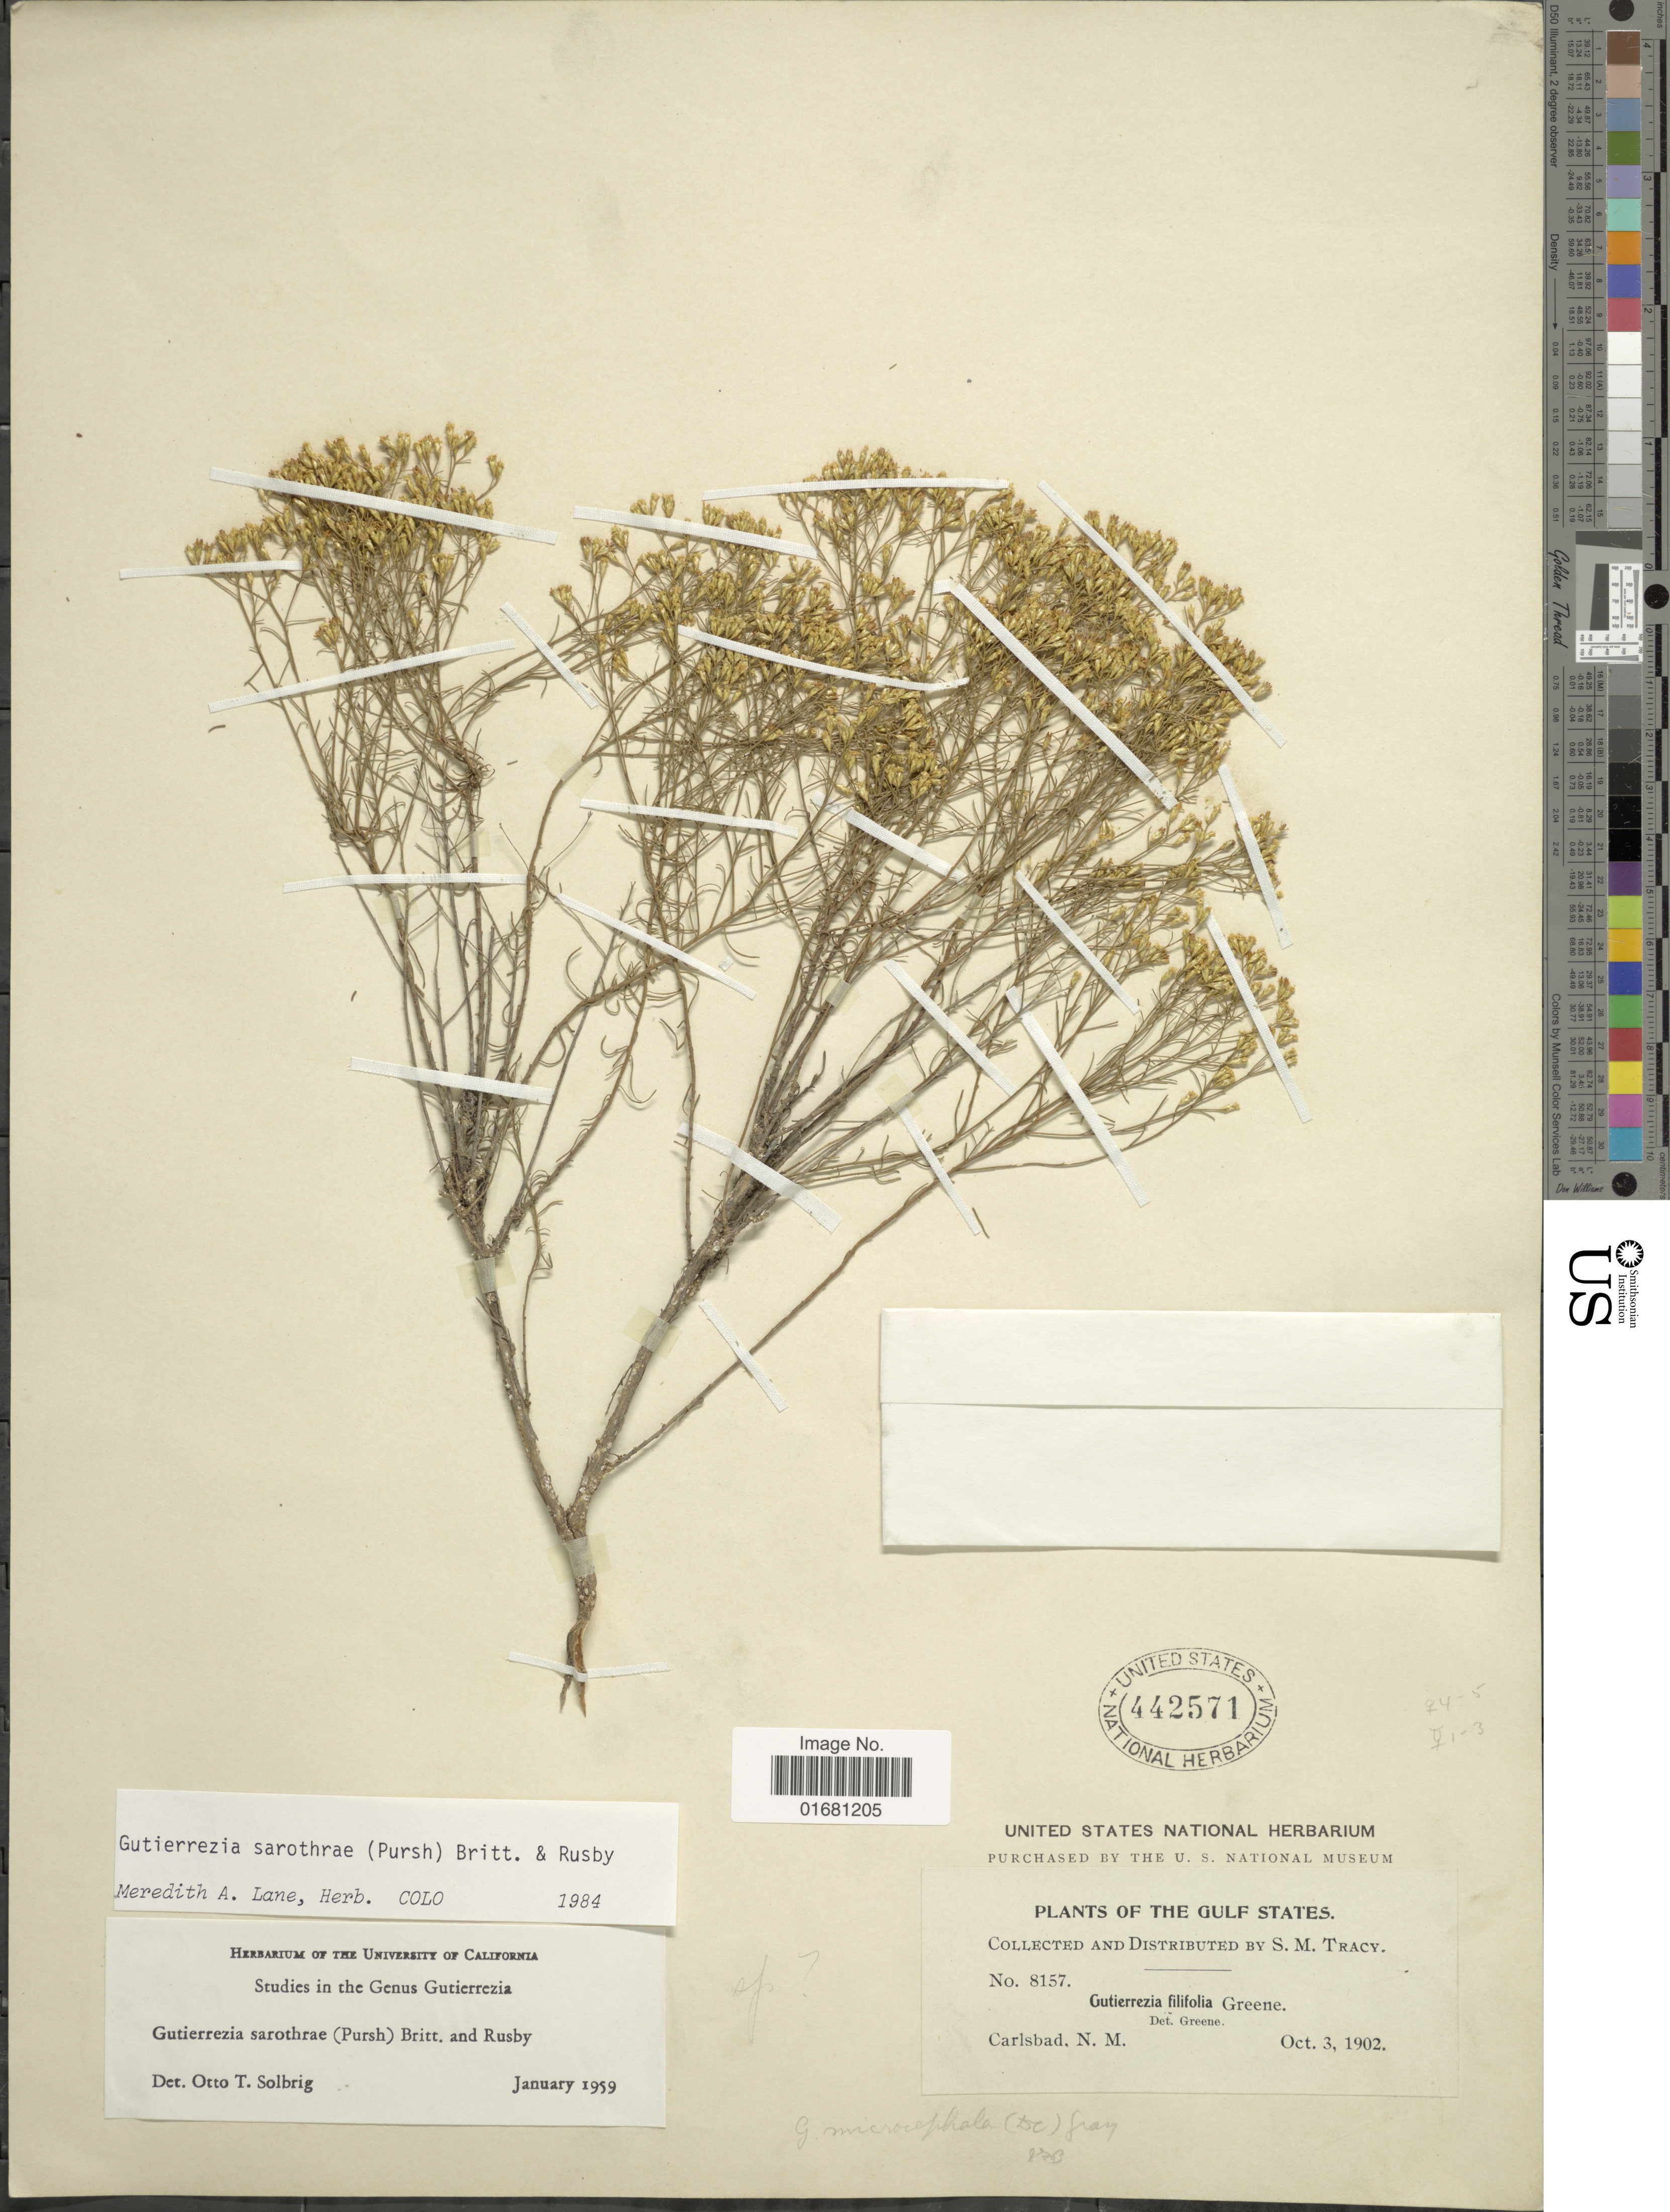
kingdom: Plantae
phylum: Tracheophyta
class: Magnoliopsida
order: Asterales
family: Asteraceae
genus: Gutierrezia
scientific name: Gutierrezia sarothrae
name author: (Pursh) Britton & Rusby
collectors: S. M. Tracy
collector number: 8157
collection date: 1902-10-03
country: United States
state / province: New Mexico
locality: The Gulf States, Carlsbad, N.M.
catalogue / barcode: US 442571